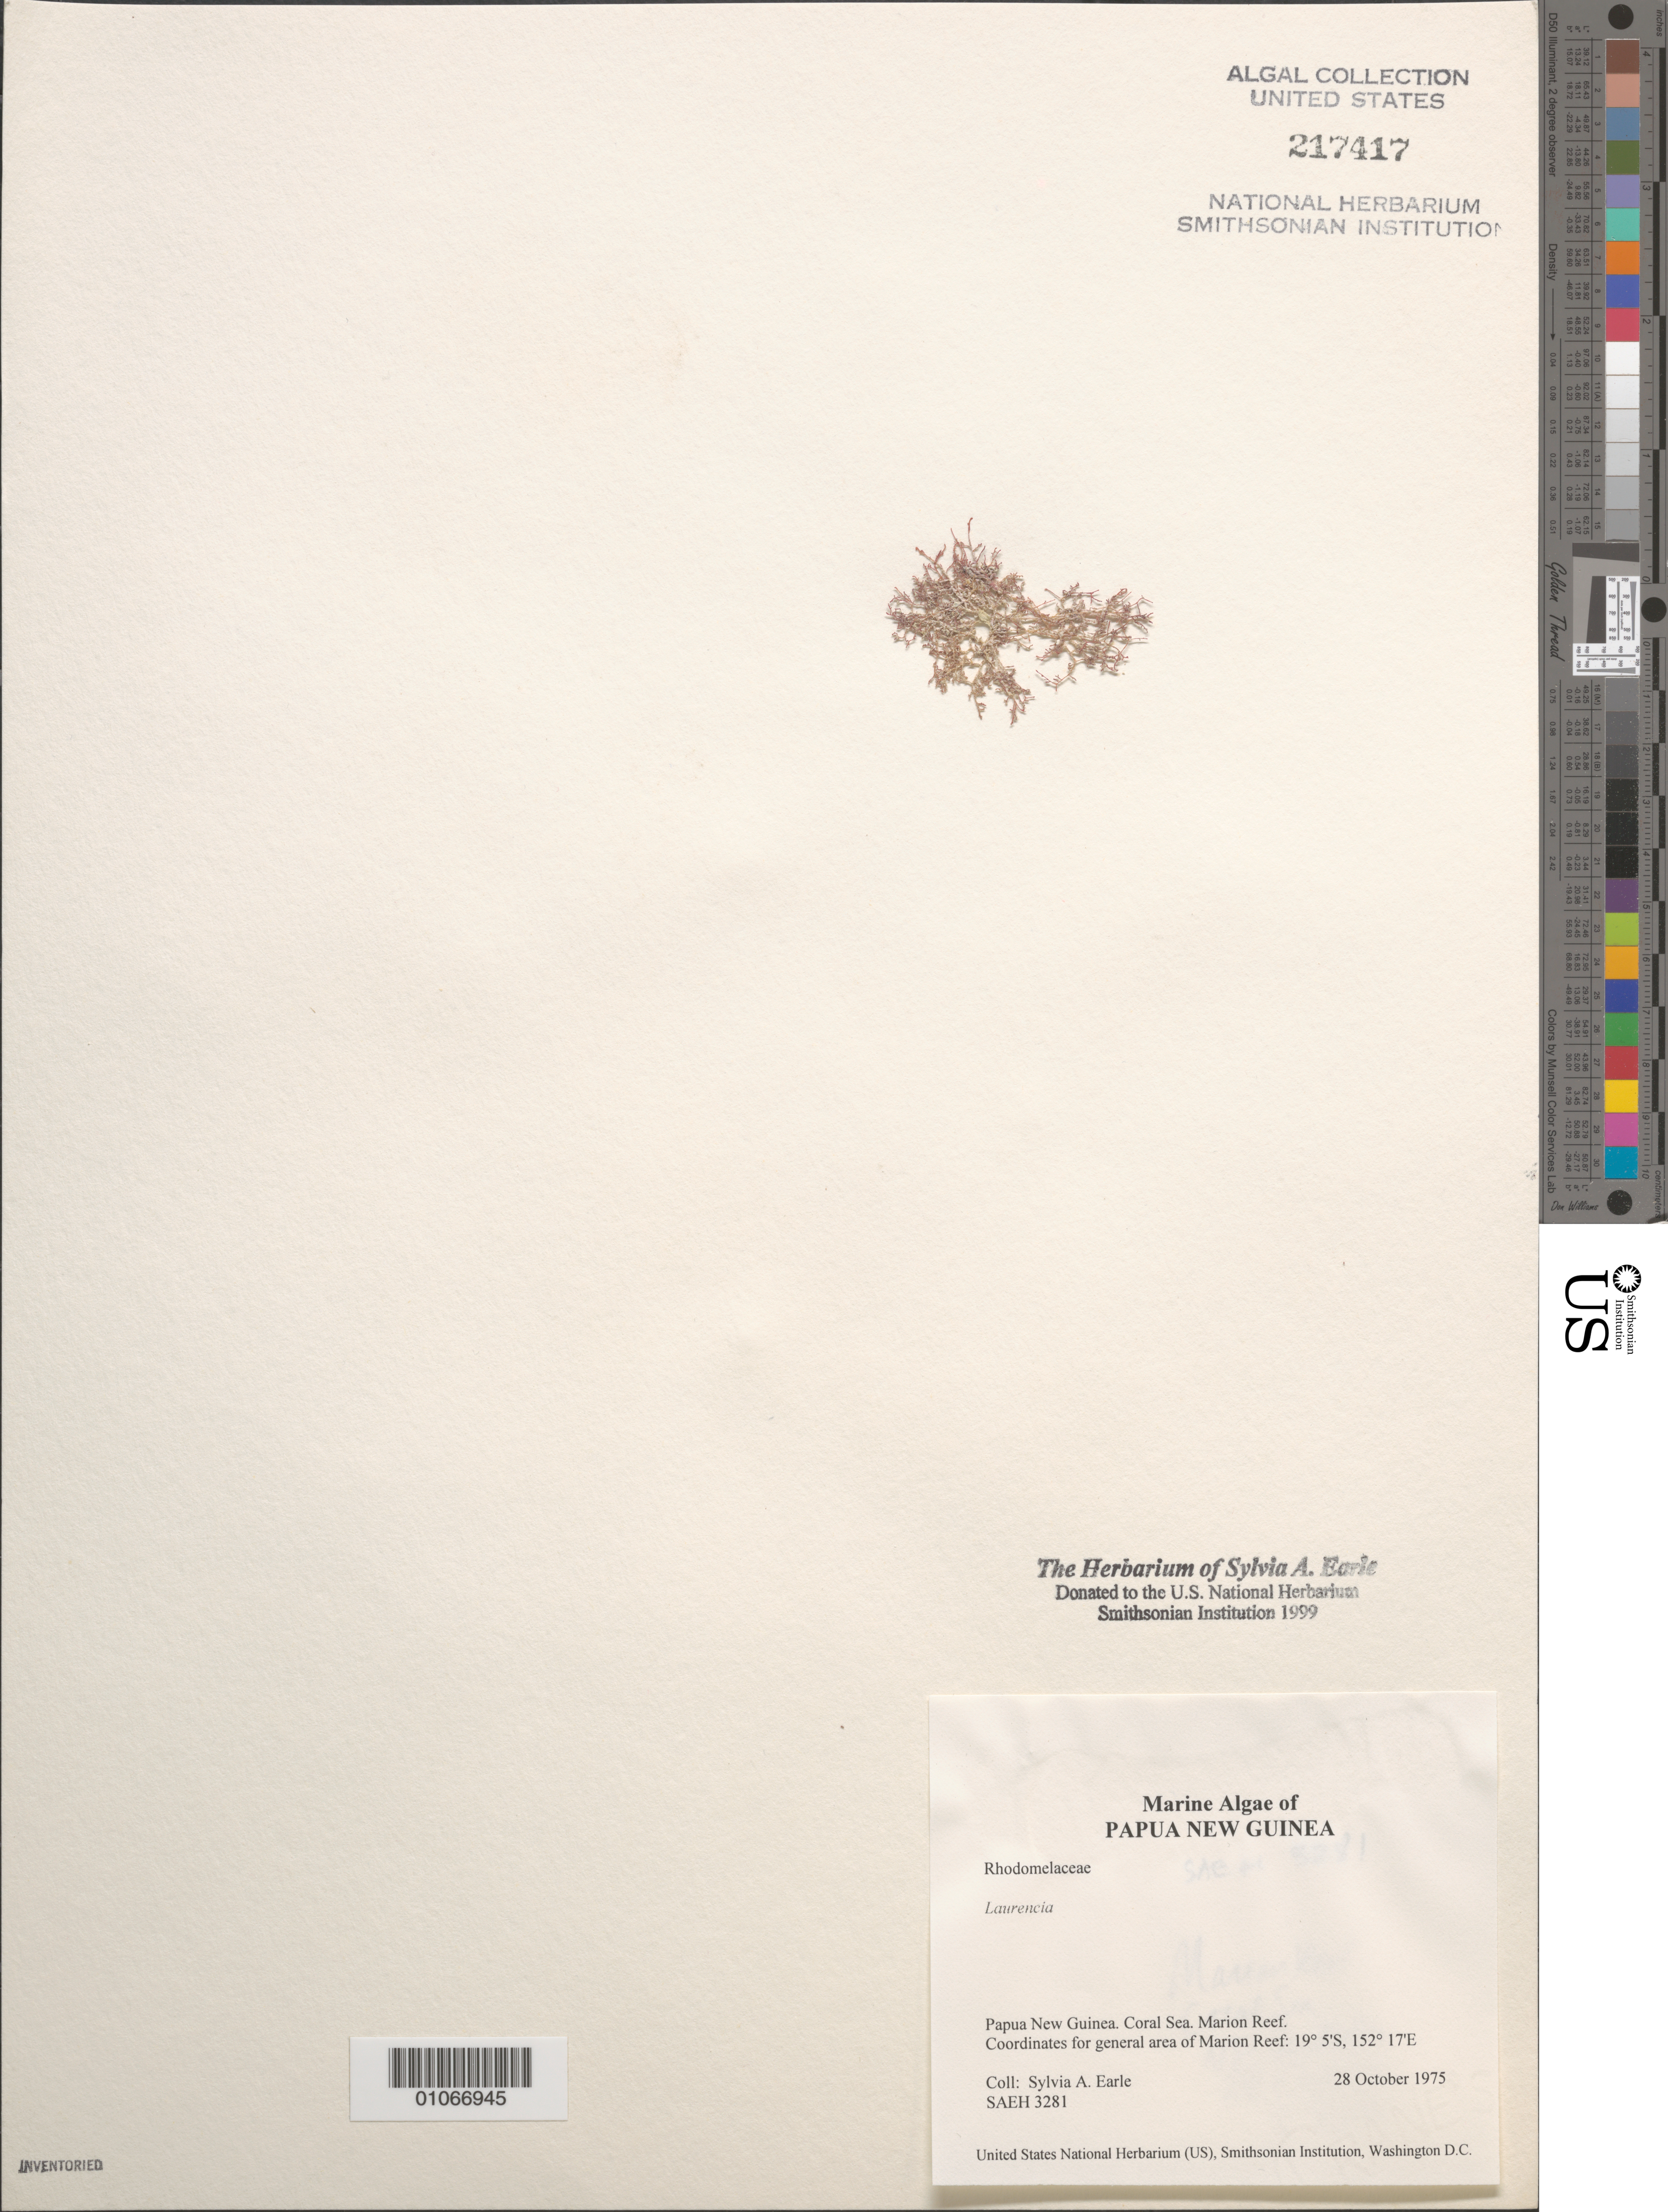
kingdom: Plantae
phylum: Rhodophyta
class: Florideophyceae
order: Ceramiales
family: Rhodomelaceae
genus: Laurencia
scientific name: Laurencia sp.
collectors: S. A. Earle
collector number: SAEH 3281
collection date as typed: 28 Oct 1975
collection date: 1975-10-28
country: Australia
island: Marion Reef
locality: Coral Sea, Marion Reef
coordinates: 19 5'S, 152 17'E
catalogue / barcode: US 217417